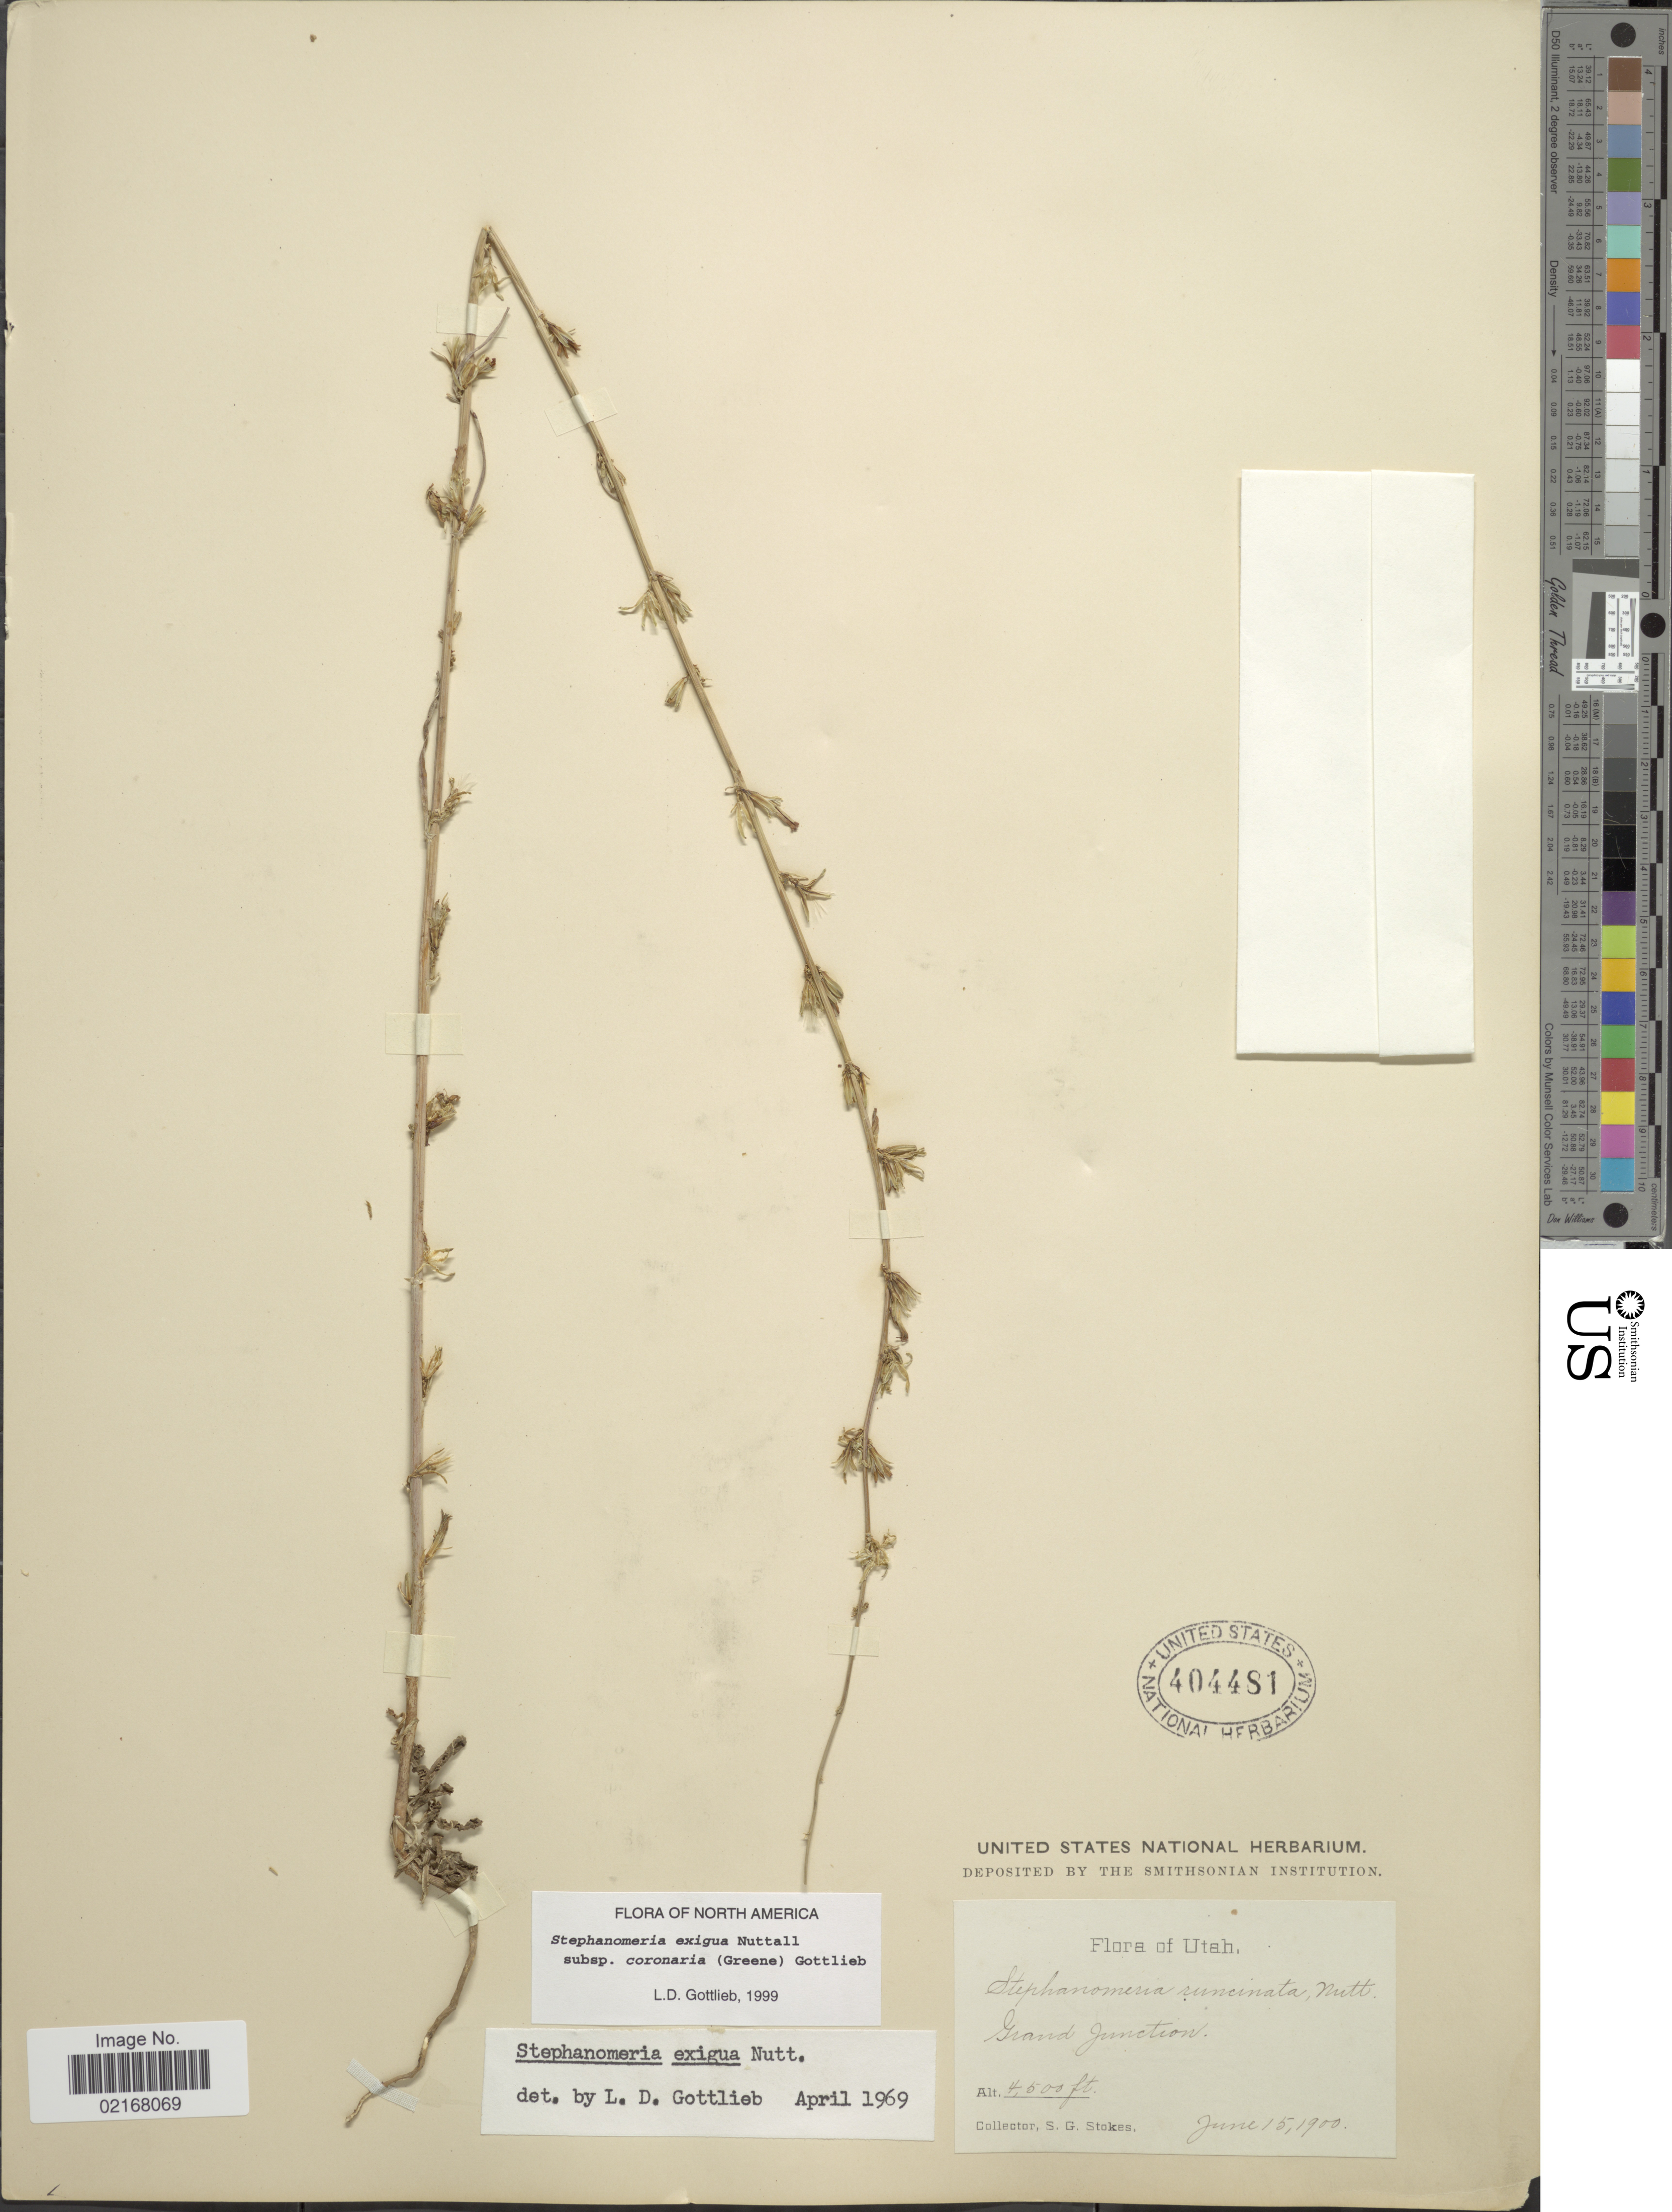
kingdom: Plantae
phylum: Tracheophyta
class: Magnoliopsida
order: Asterales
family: Asteraceae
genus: Stephanomeria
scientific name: Stephanomeria exigua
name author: Nutt.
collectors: S. G. Stokes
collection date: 1900-06-15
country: United States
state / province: Utah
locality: Grand Junction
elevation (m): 1372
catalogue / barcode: US 404481